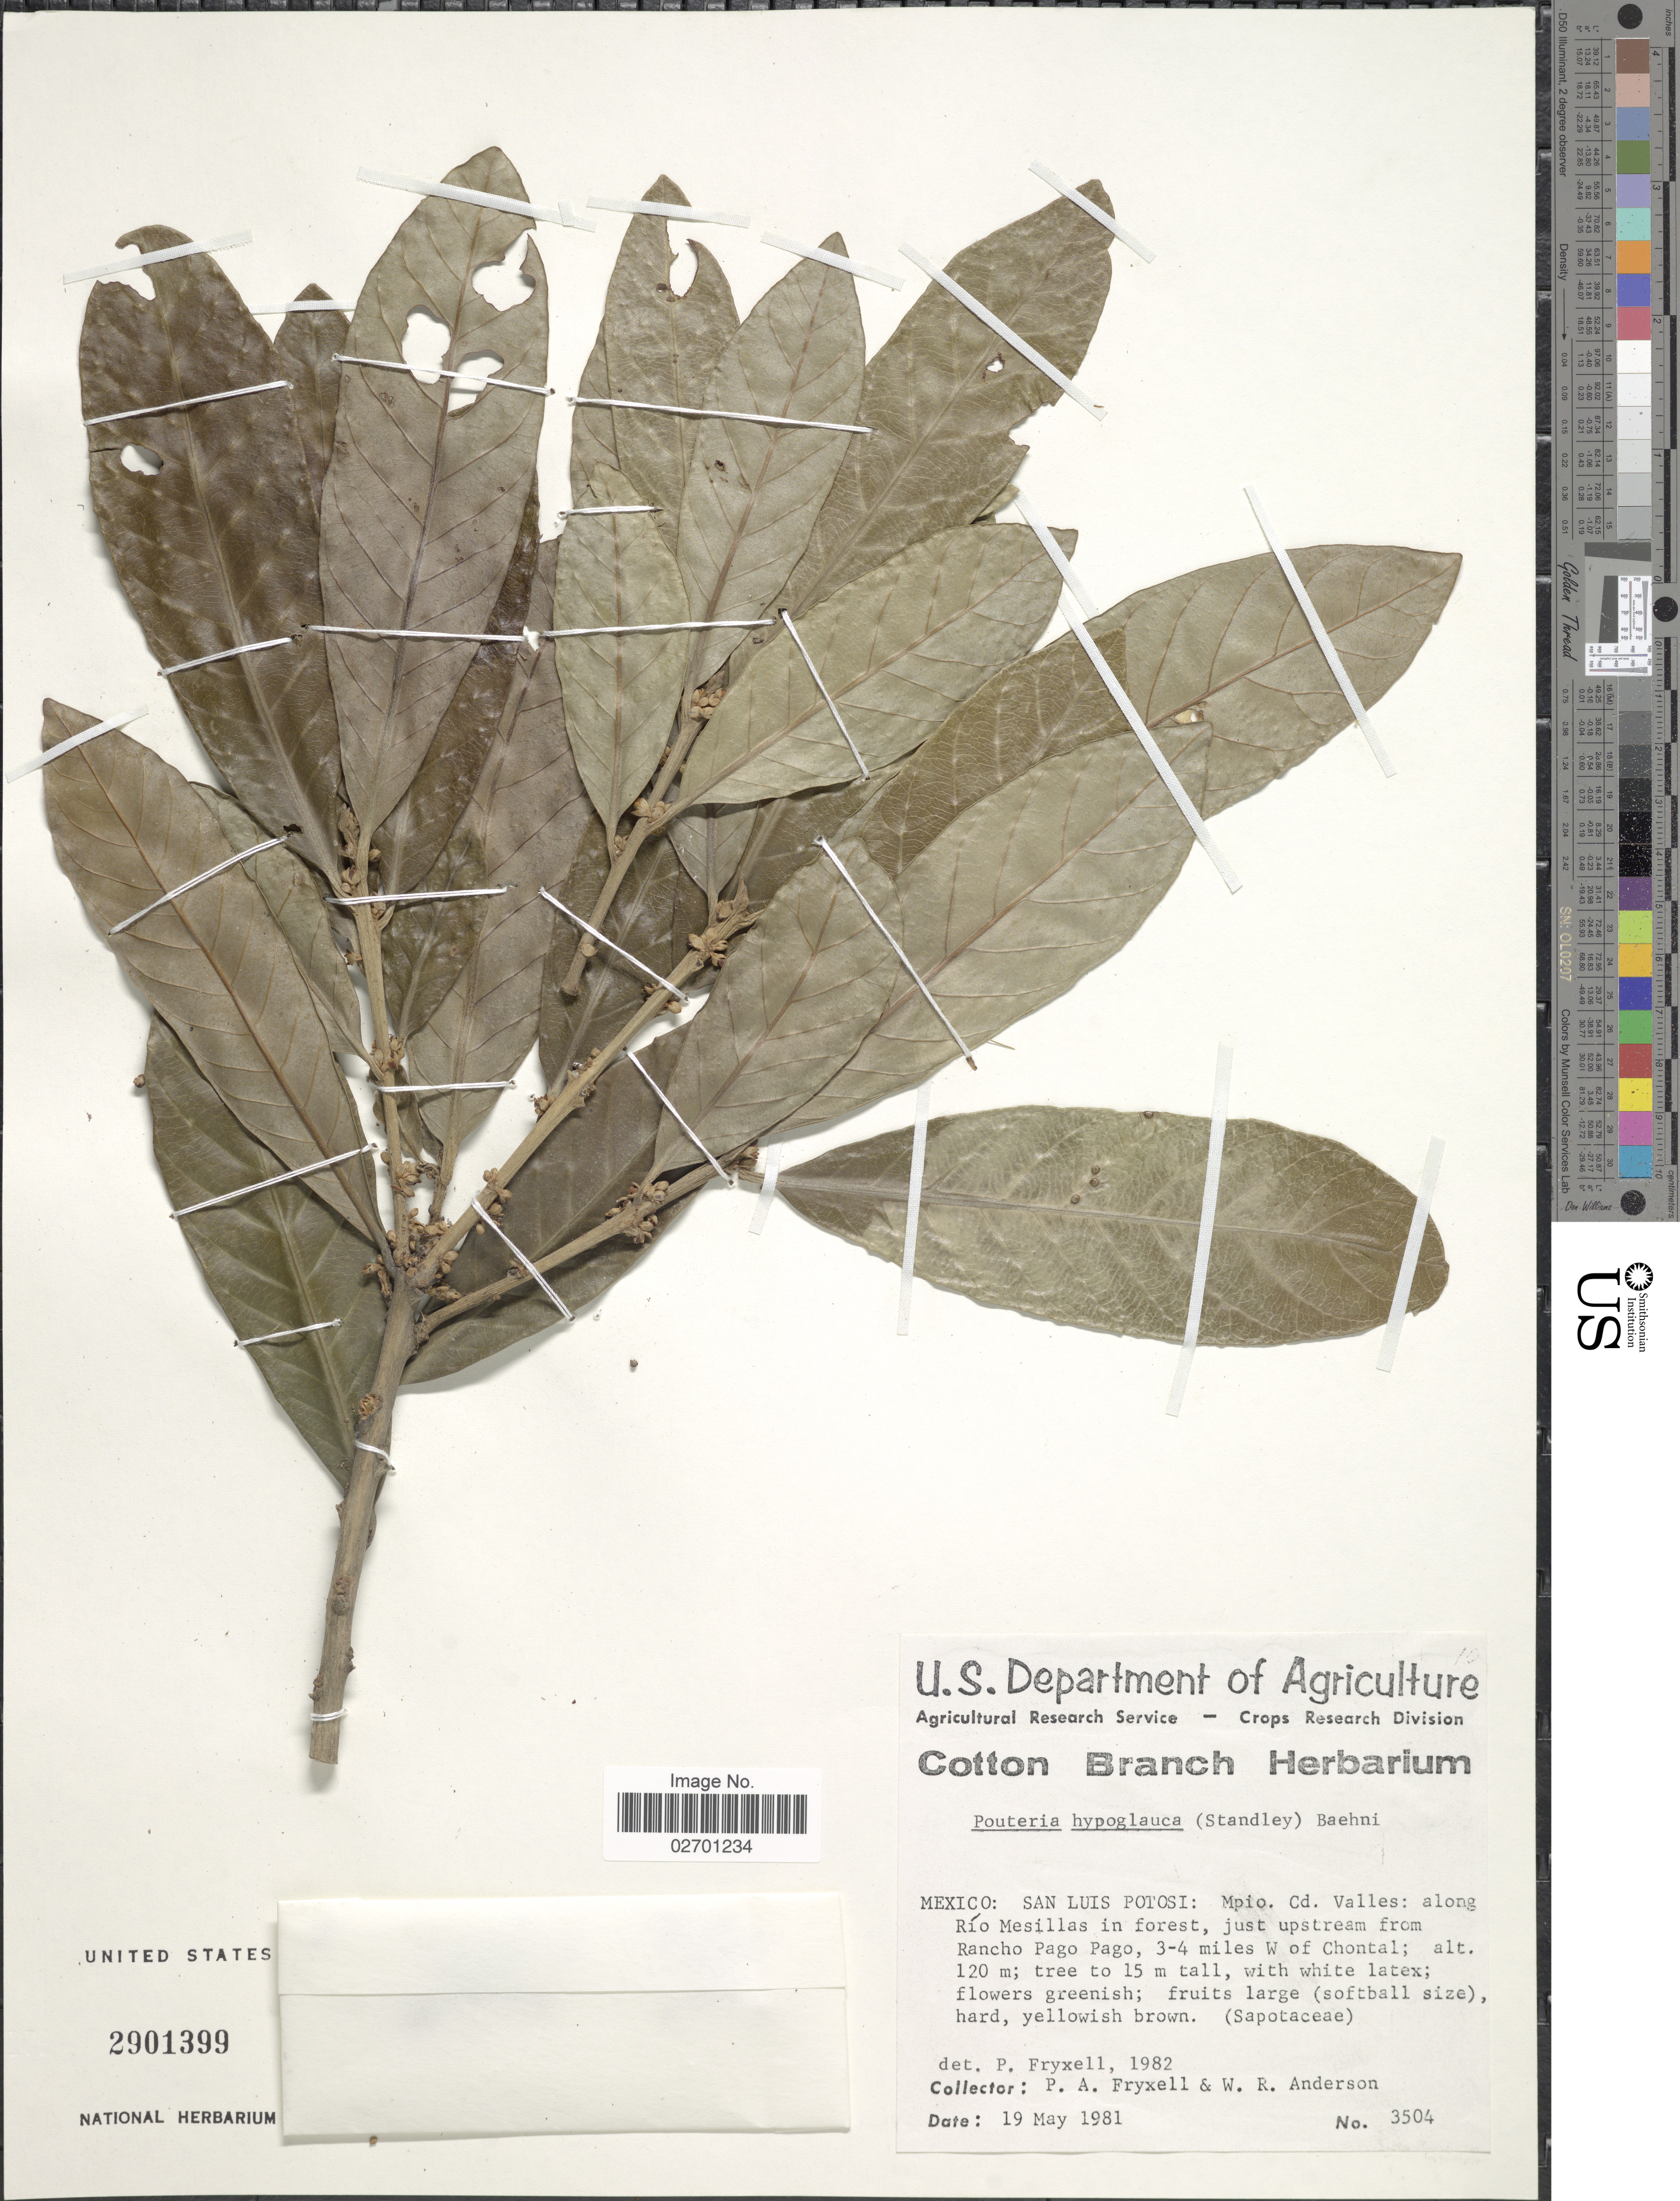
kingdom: Plantae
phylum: Tracheophyta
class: Magnoliopsida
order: Ericales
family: Sapotaceae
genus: Pouteria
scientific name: Pouteria glomerata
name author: (Miq.) Radlk.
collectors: P. A. Fryxell & W. Anderson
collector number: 3504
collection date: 1981-05-19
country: Mexico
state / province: San Luis Potosí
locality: Mpio. Cd. Valles: along Rio Mesillas in forest, just upstream from Rancho Pago Pago, 3-4 miles W of Chontal.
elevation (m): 120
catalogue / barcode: US 2901399